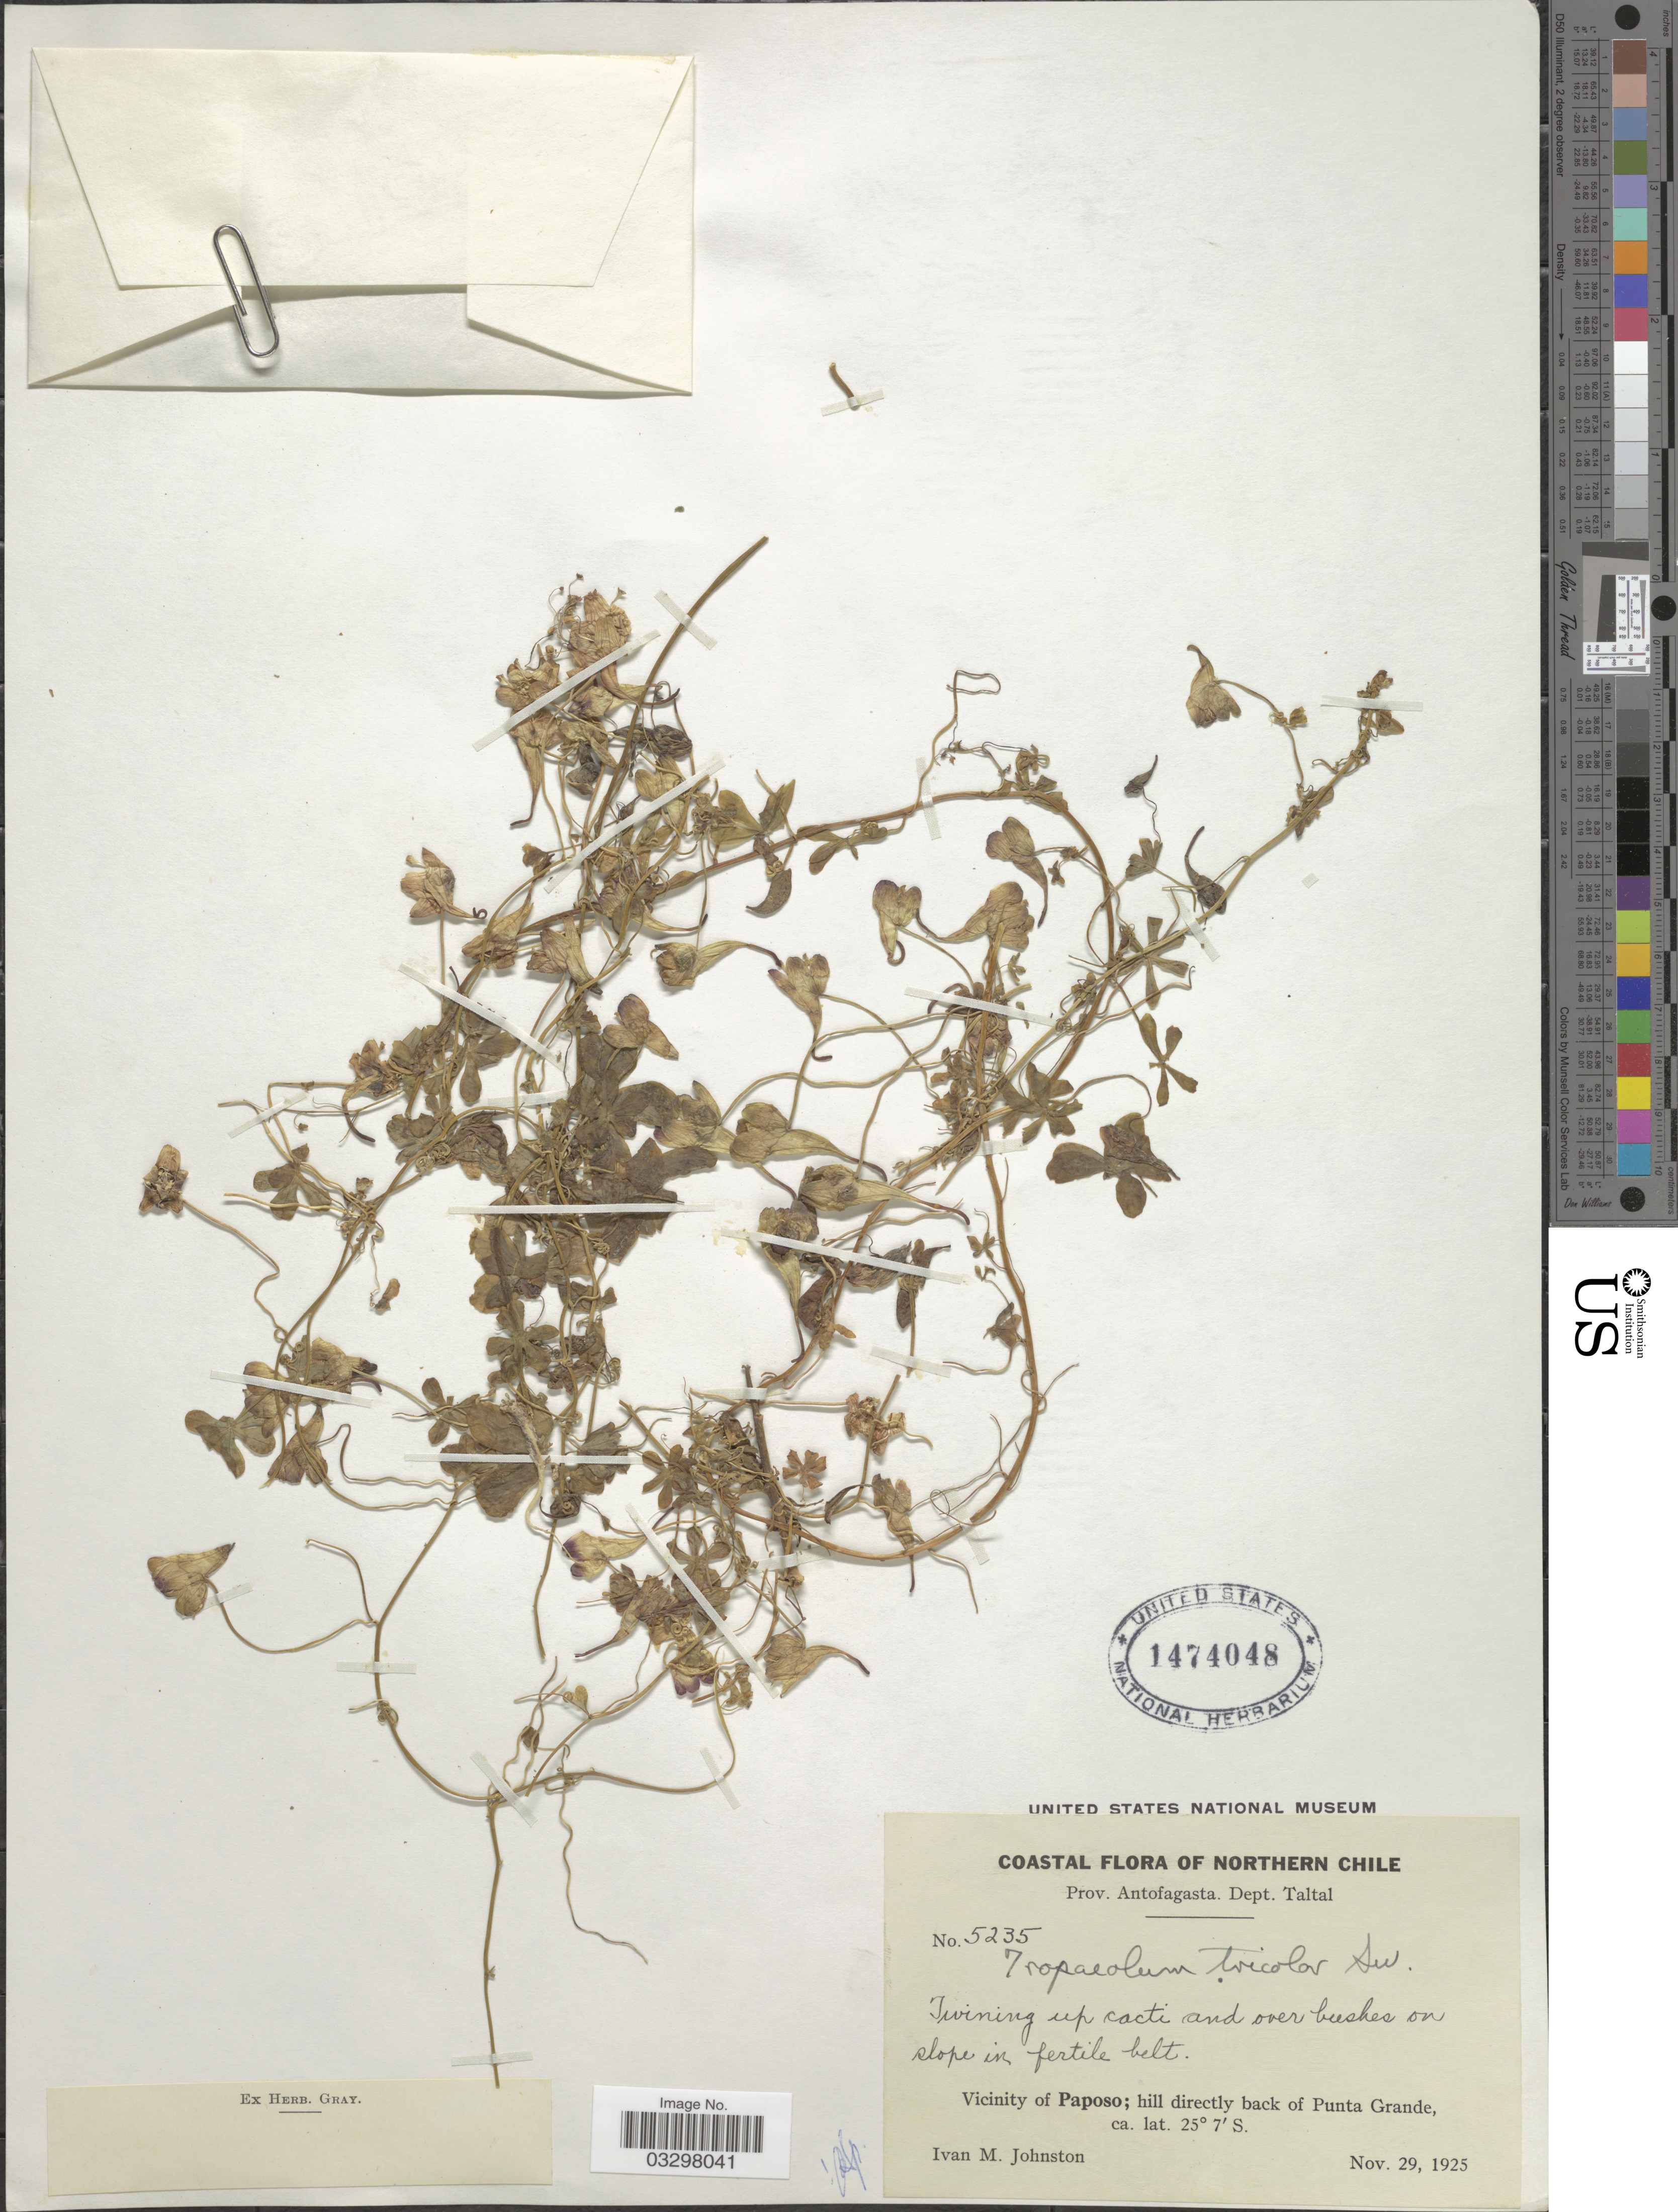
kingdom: Plantae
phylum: Tracheophyta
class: Magnoliopsida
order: Brassicales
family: Tropaeolaceae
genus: Tropaeolum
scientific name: Tropaeolum tricolor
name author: Sweet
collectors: I.M. Johnston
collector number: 5235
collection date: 1925-11-29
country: Chile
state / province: Antofagasta (II)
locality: Northern Chile, Dept. Taltal, Vicinity of Paposo; hill directly back of Punta Grande.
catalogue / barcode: US 1474048